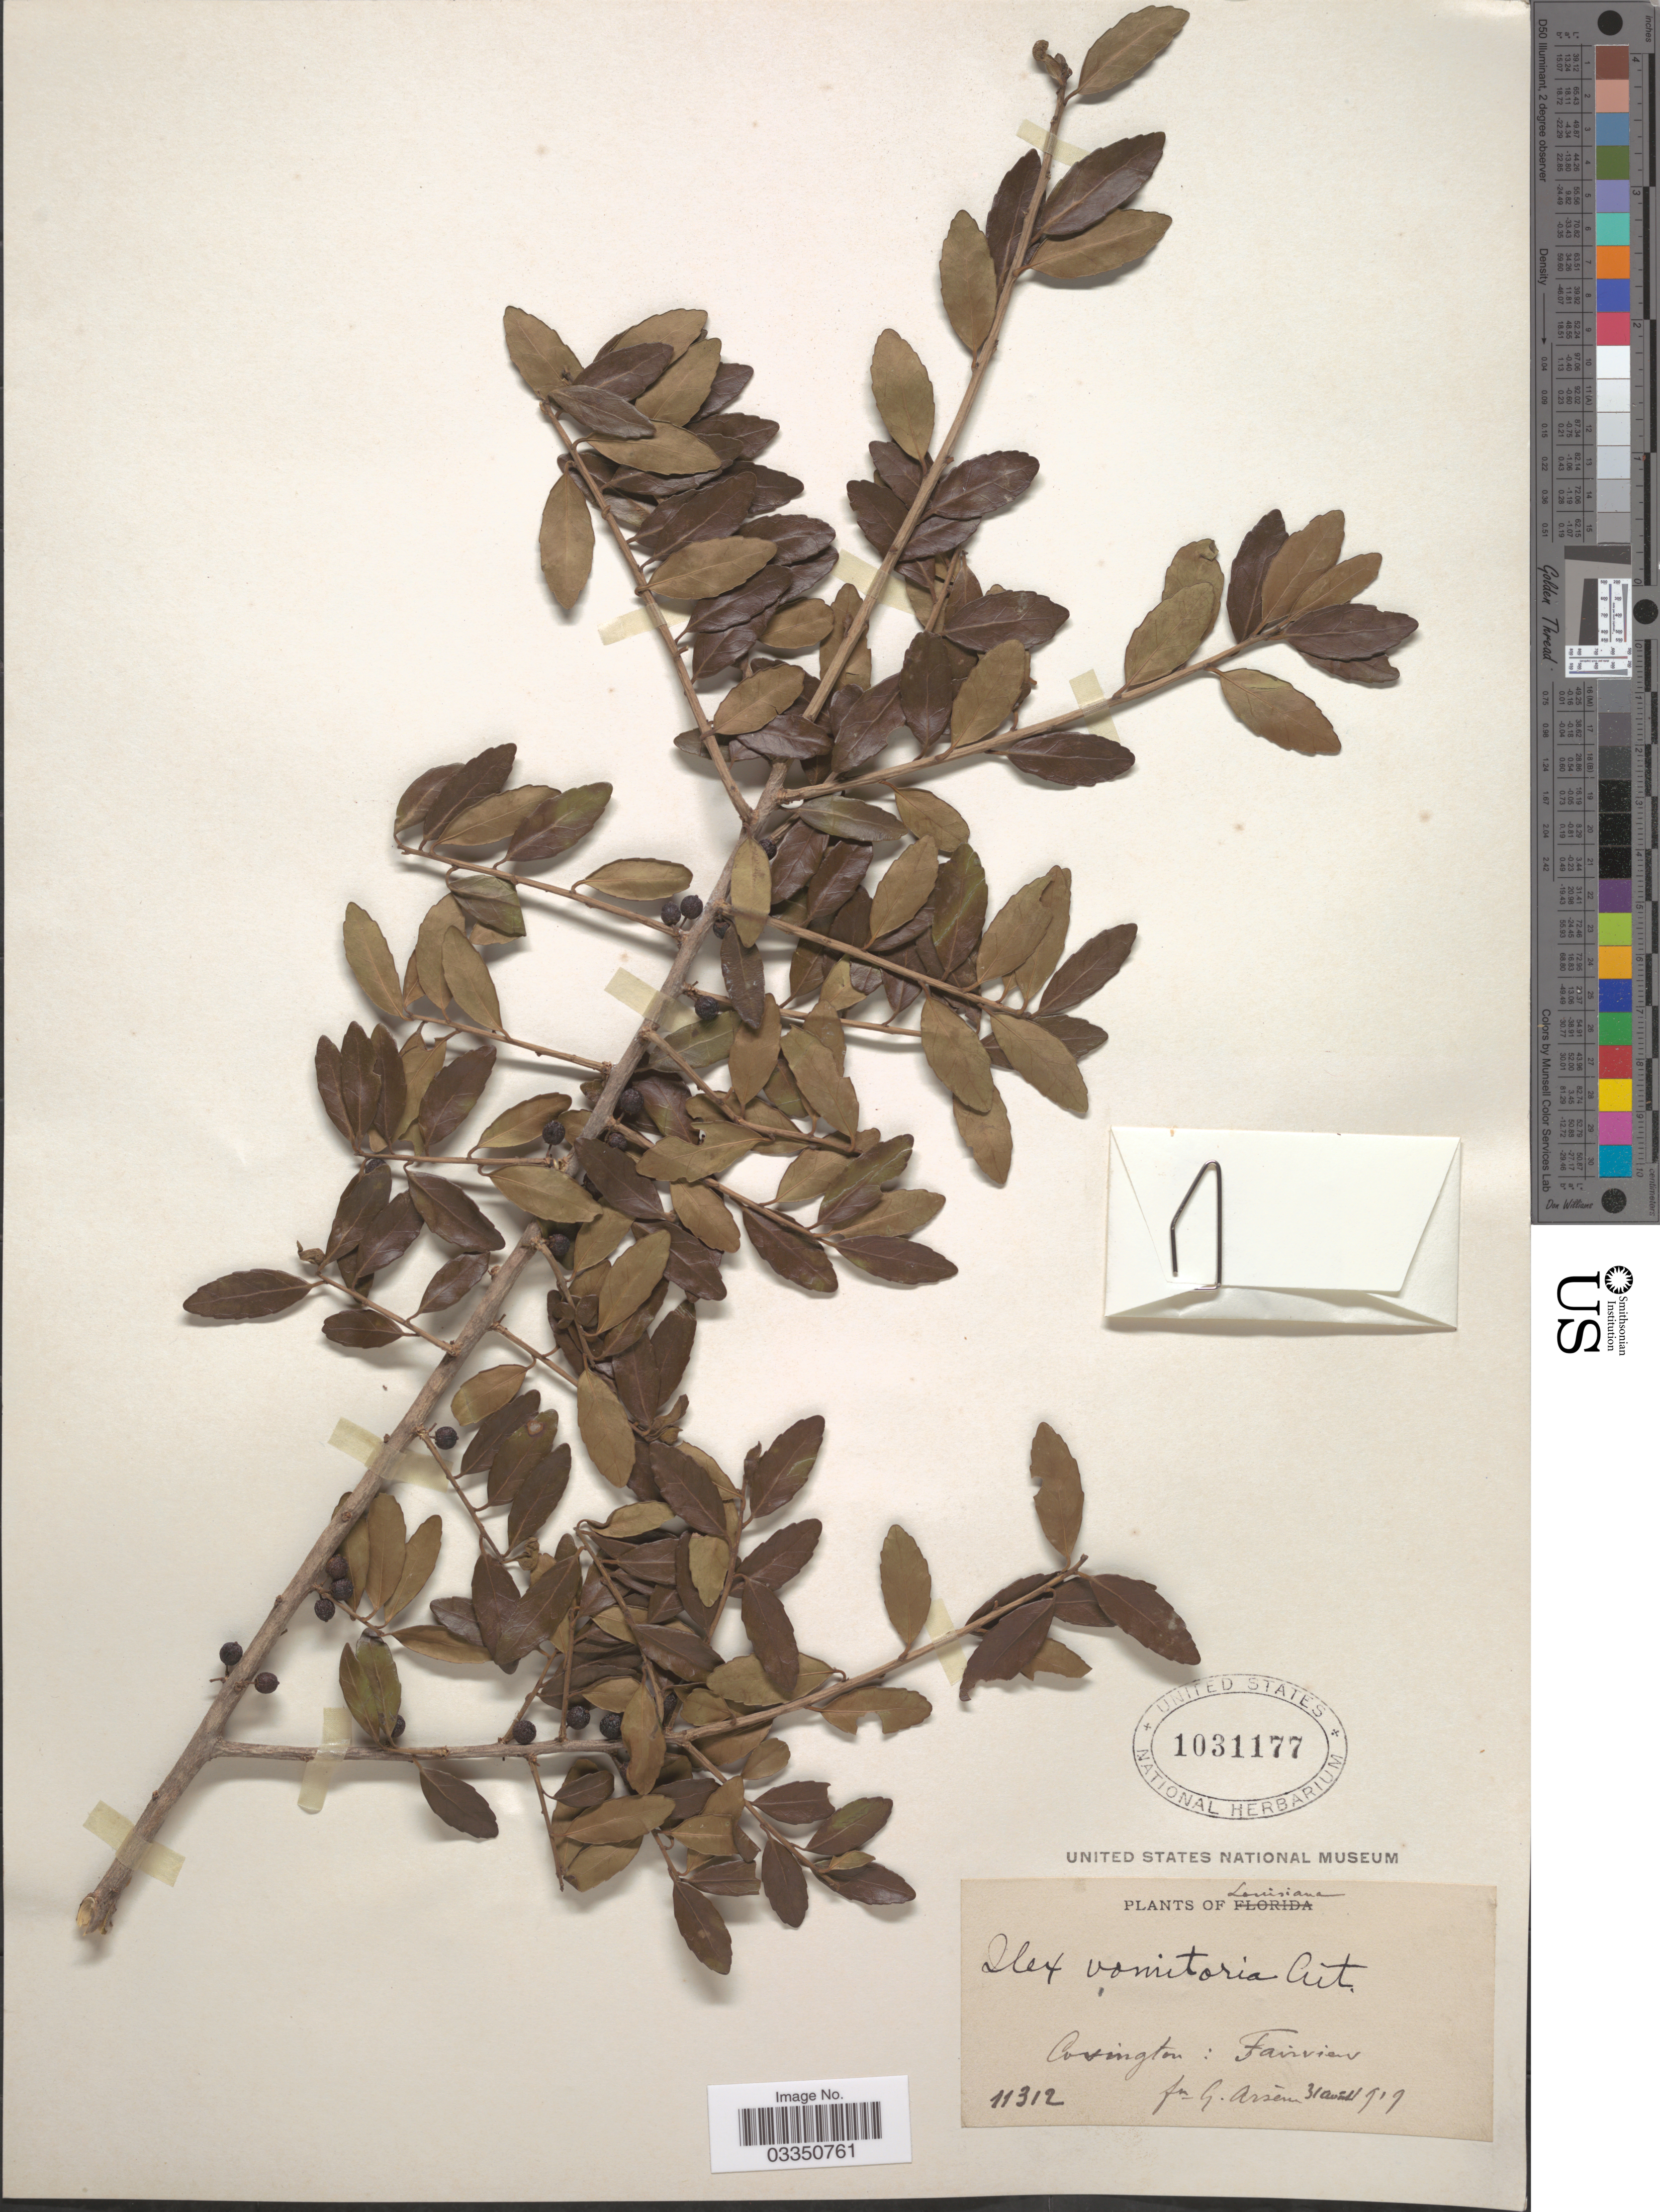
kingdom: Plantae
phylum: Tracheophyta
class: Magnoliopsida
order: Aquifoliales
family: Aquifoliaceae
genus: Ilex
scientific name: Ilex vomitoria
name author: Aiton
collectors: Bro. G. Arsène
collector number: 11312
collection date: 1919-08-31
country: United States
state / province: Louisiana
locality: Covington: Fairview.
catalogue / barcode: US 1031177